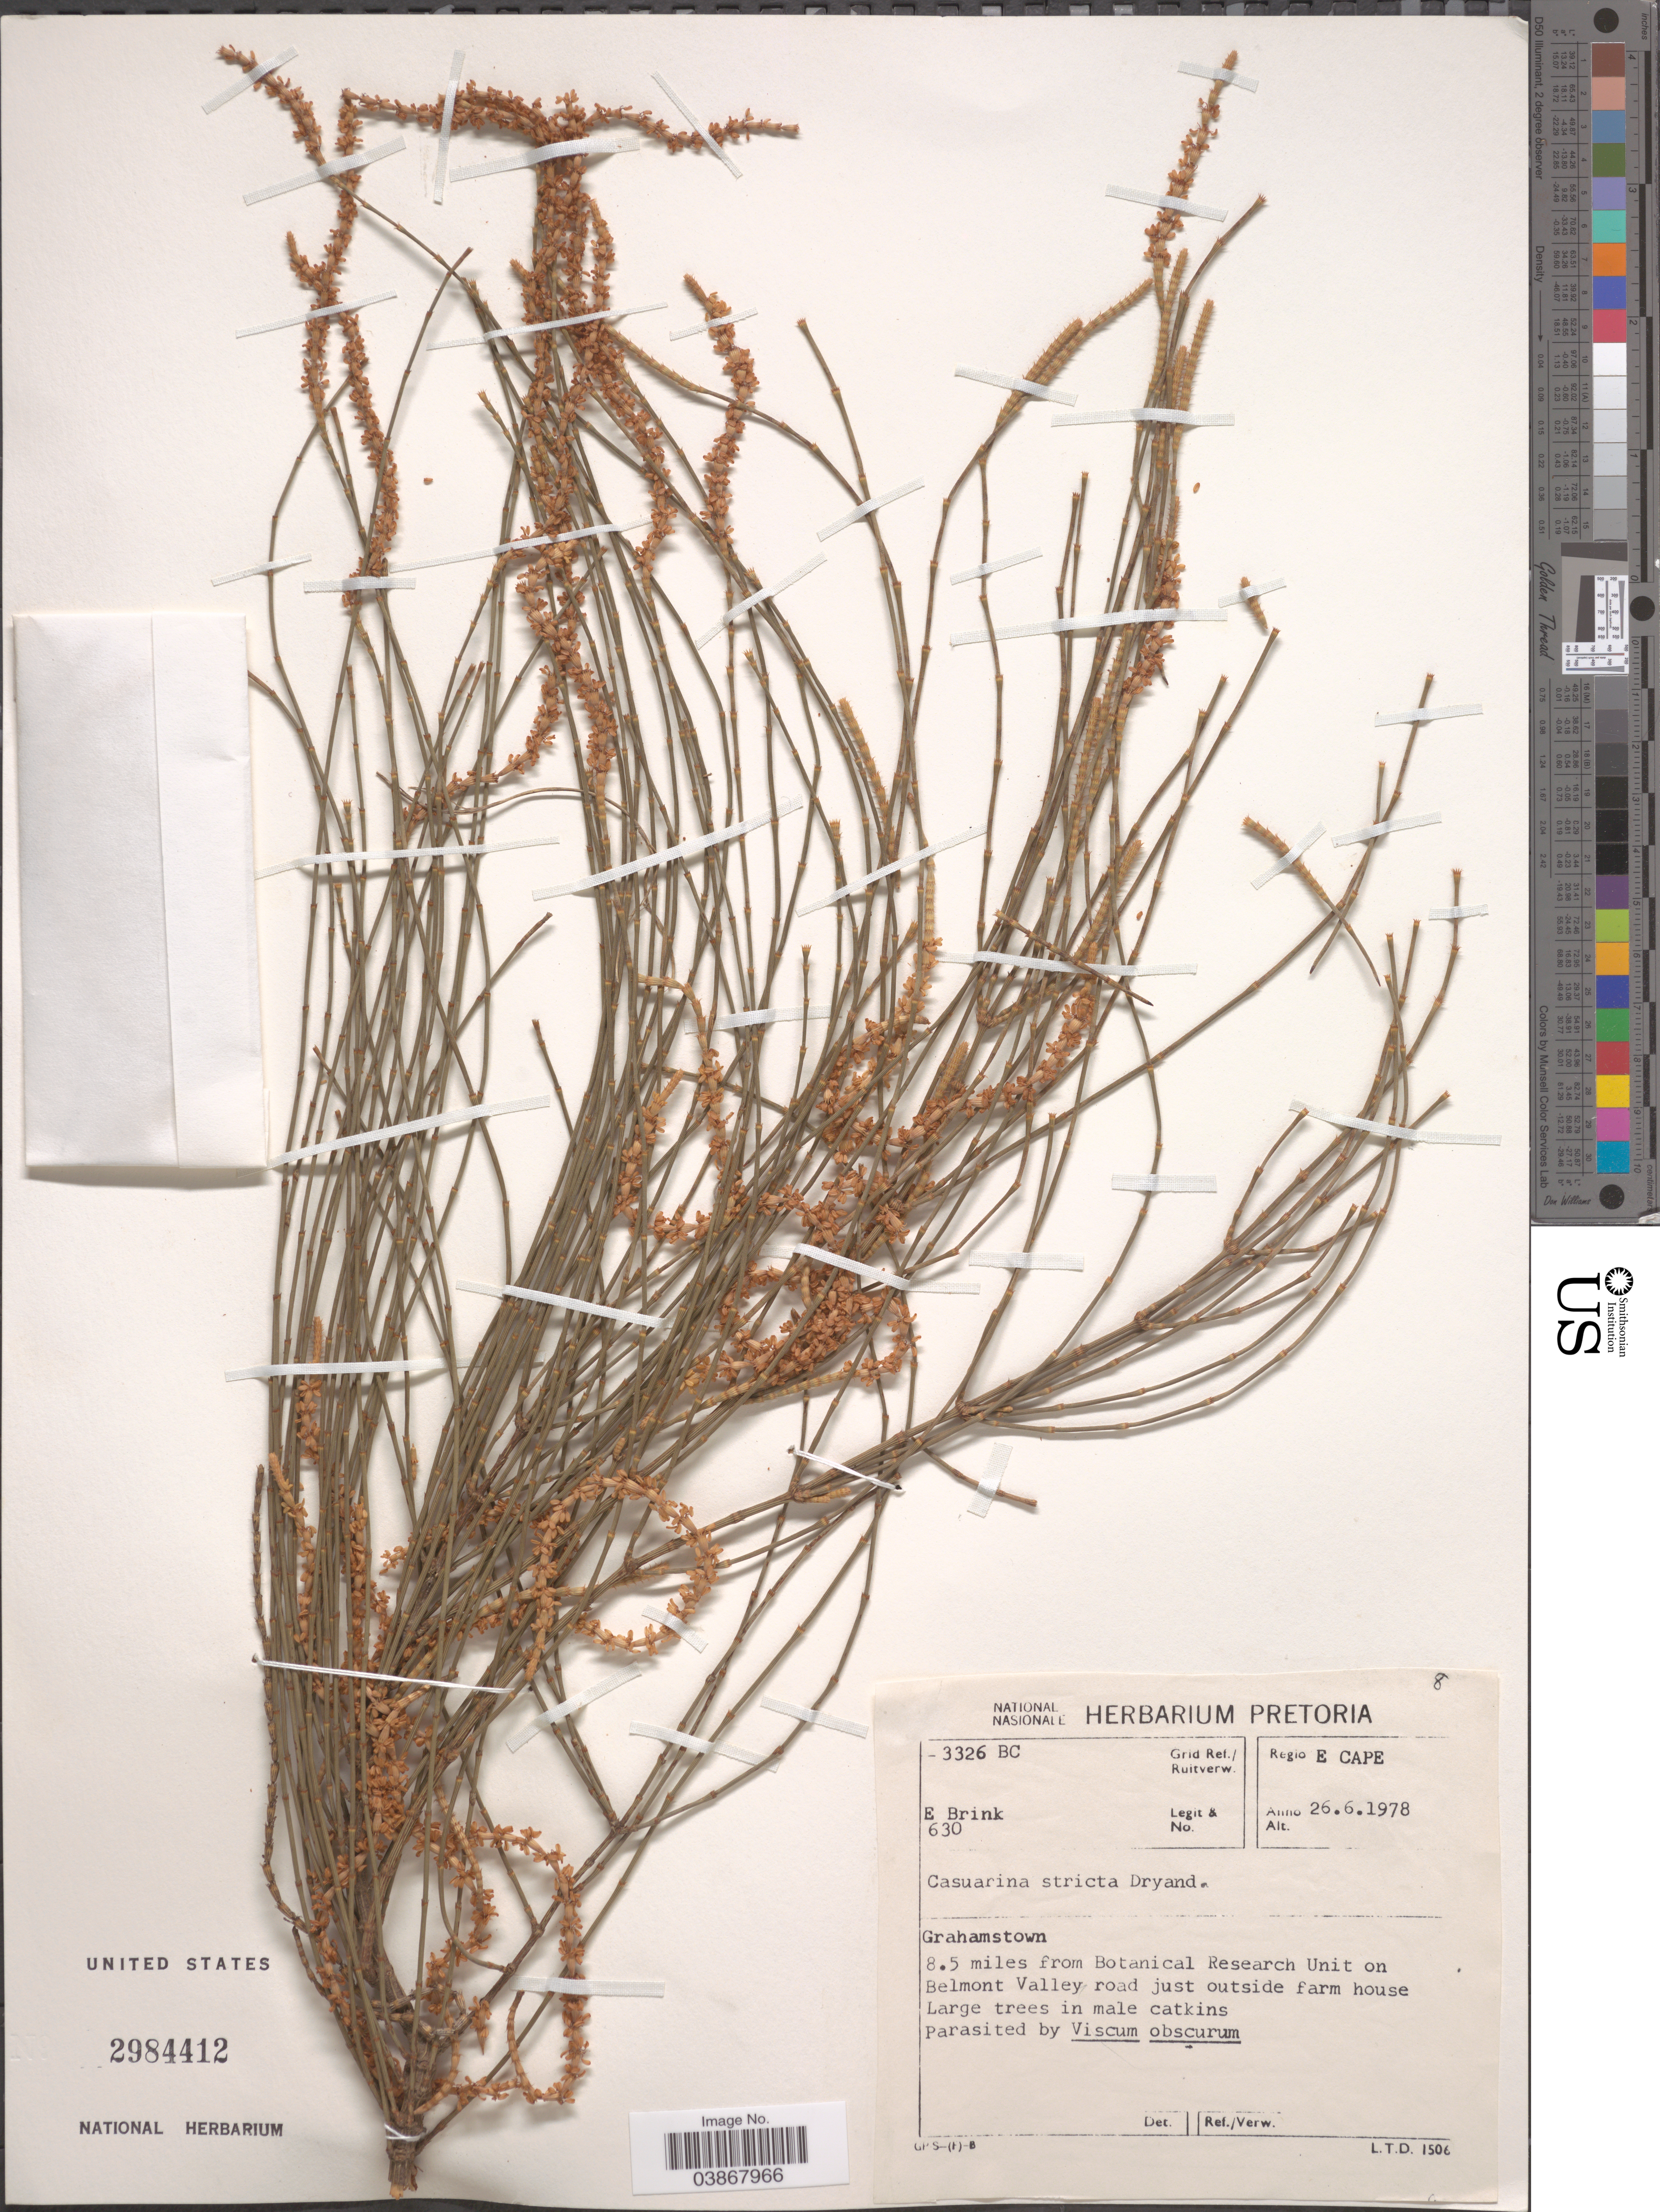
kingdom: Plantae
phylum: Tracheophyta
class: Magnoliopsida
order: Fagales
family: Casuarinaceae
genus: Casuarina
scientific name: Casuarina stricta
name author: Aiton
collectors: E. Brink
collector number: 630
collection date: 1978-06-26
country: South Africa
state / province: Eastern Cape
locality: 3326 BC Grid Ref./Ruitverw. Regio E Cape. Grahamstown. 8.5 miles from Botanical Research Unit on Belmont Valley road just outside farm house.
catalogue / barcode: US 2984412